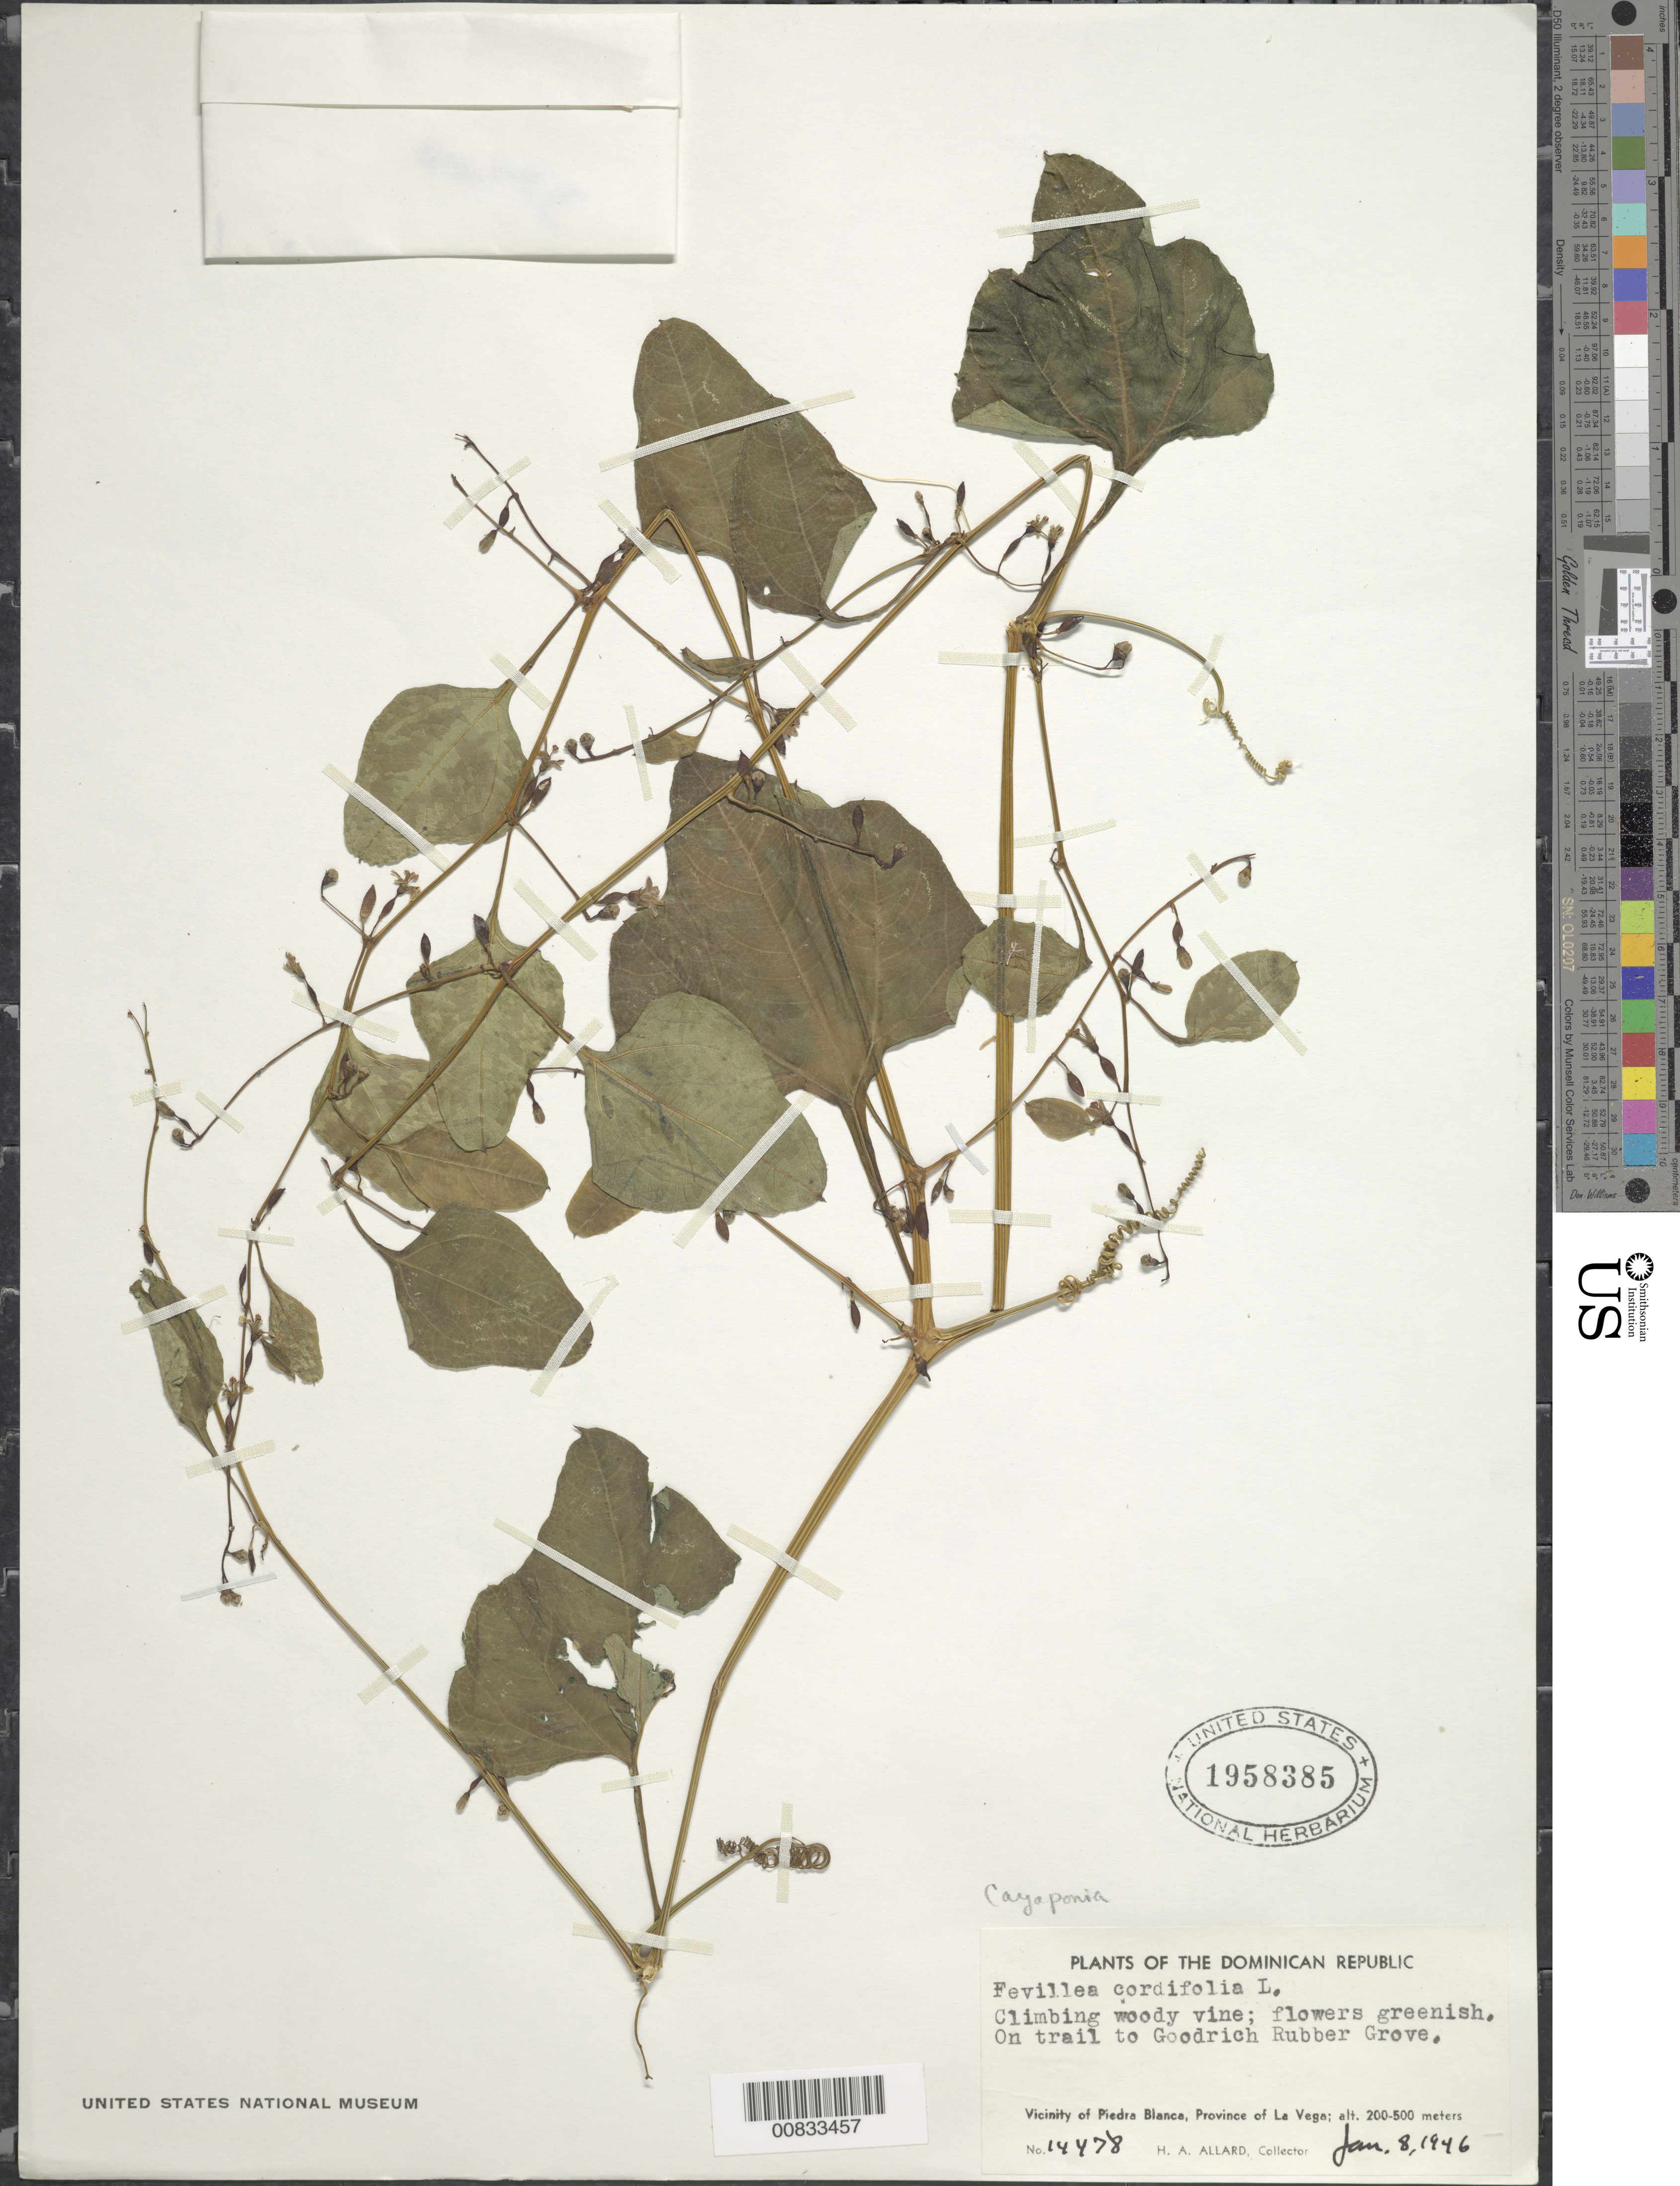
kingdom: Plantae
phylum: Tracheophyta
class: Magnoliopsida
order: Cucurbitales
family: Cucurbitaceae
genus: Cayaponia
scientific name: Cayaponia racemosa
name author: (Mill.) Cogn.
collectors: H. A. Allard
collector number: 14478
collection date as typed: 08 Jan 1946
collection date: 1946-01-08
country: Dominican Republic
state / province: La Vega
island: Hispaniola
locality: Vicinity of Piedra Blanca, on trail to Goodrich Rubber Plantation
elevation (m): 200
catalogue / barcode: US 1958385